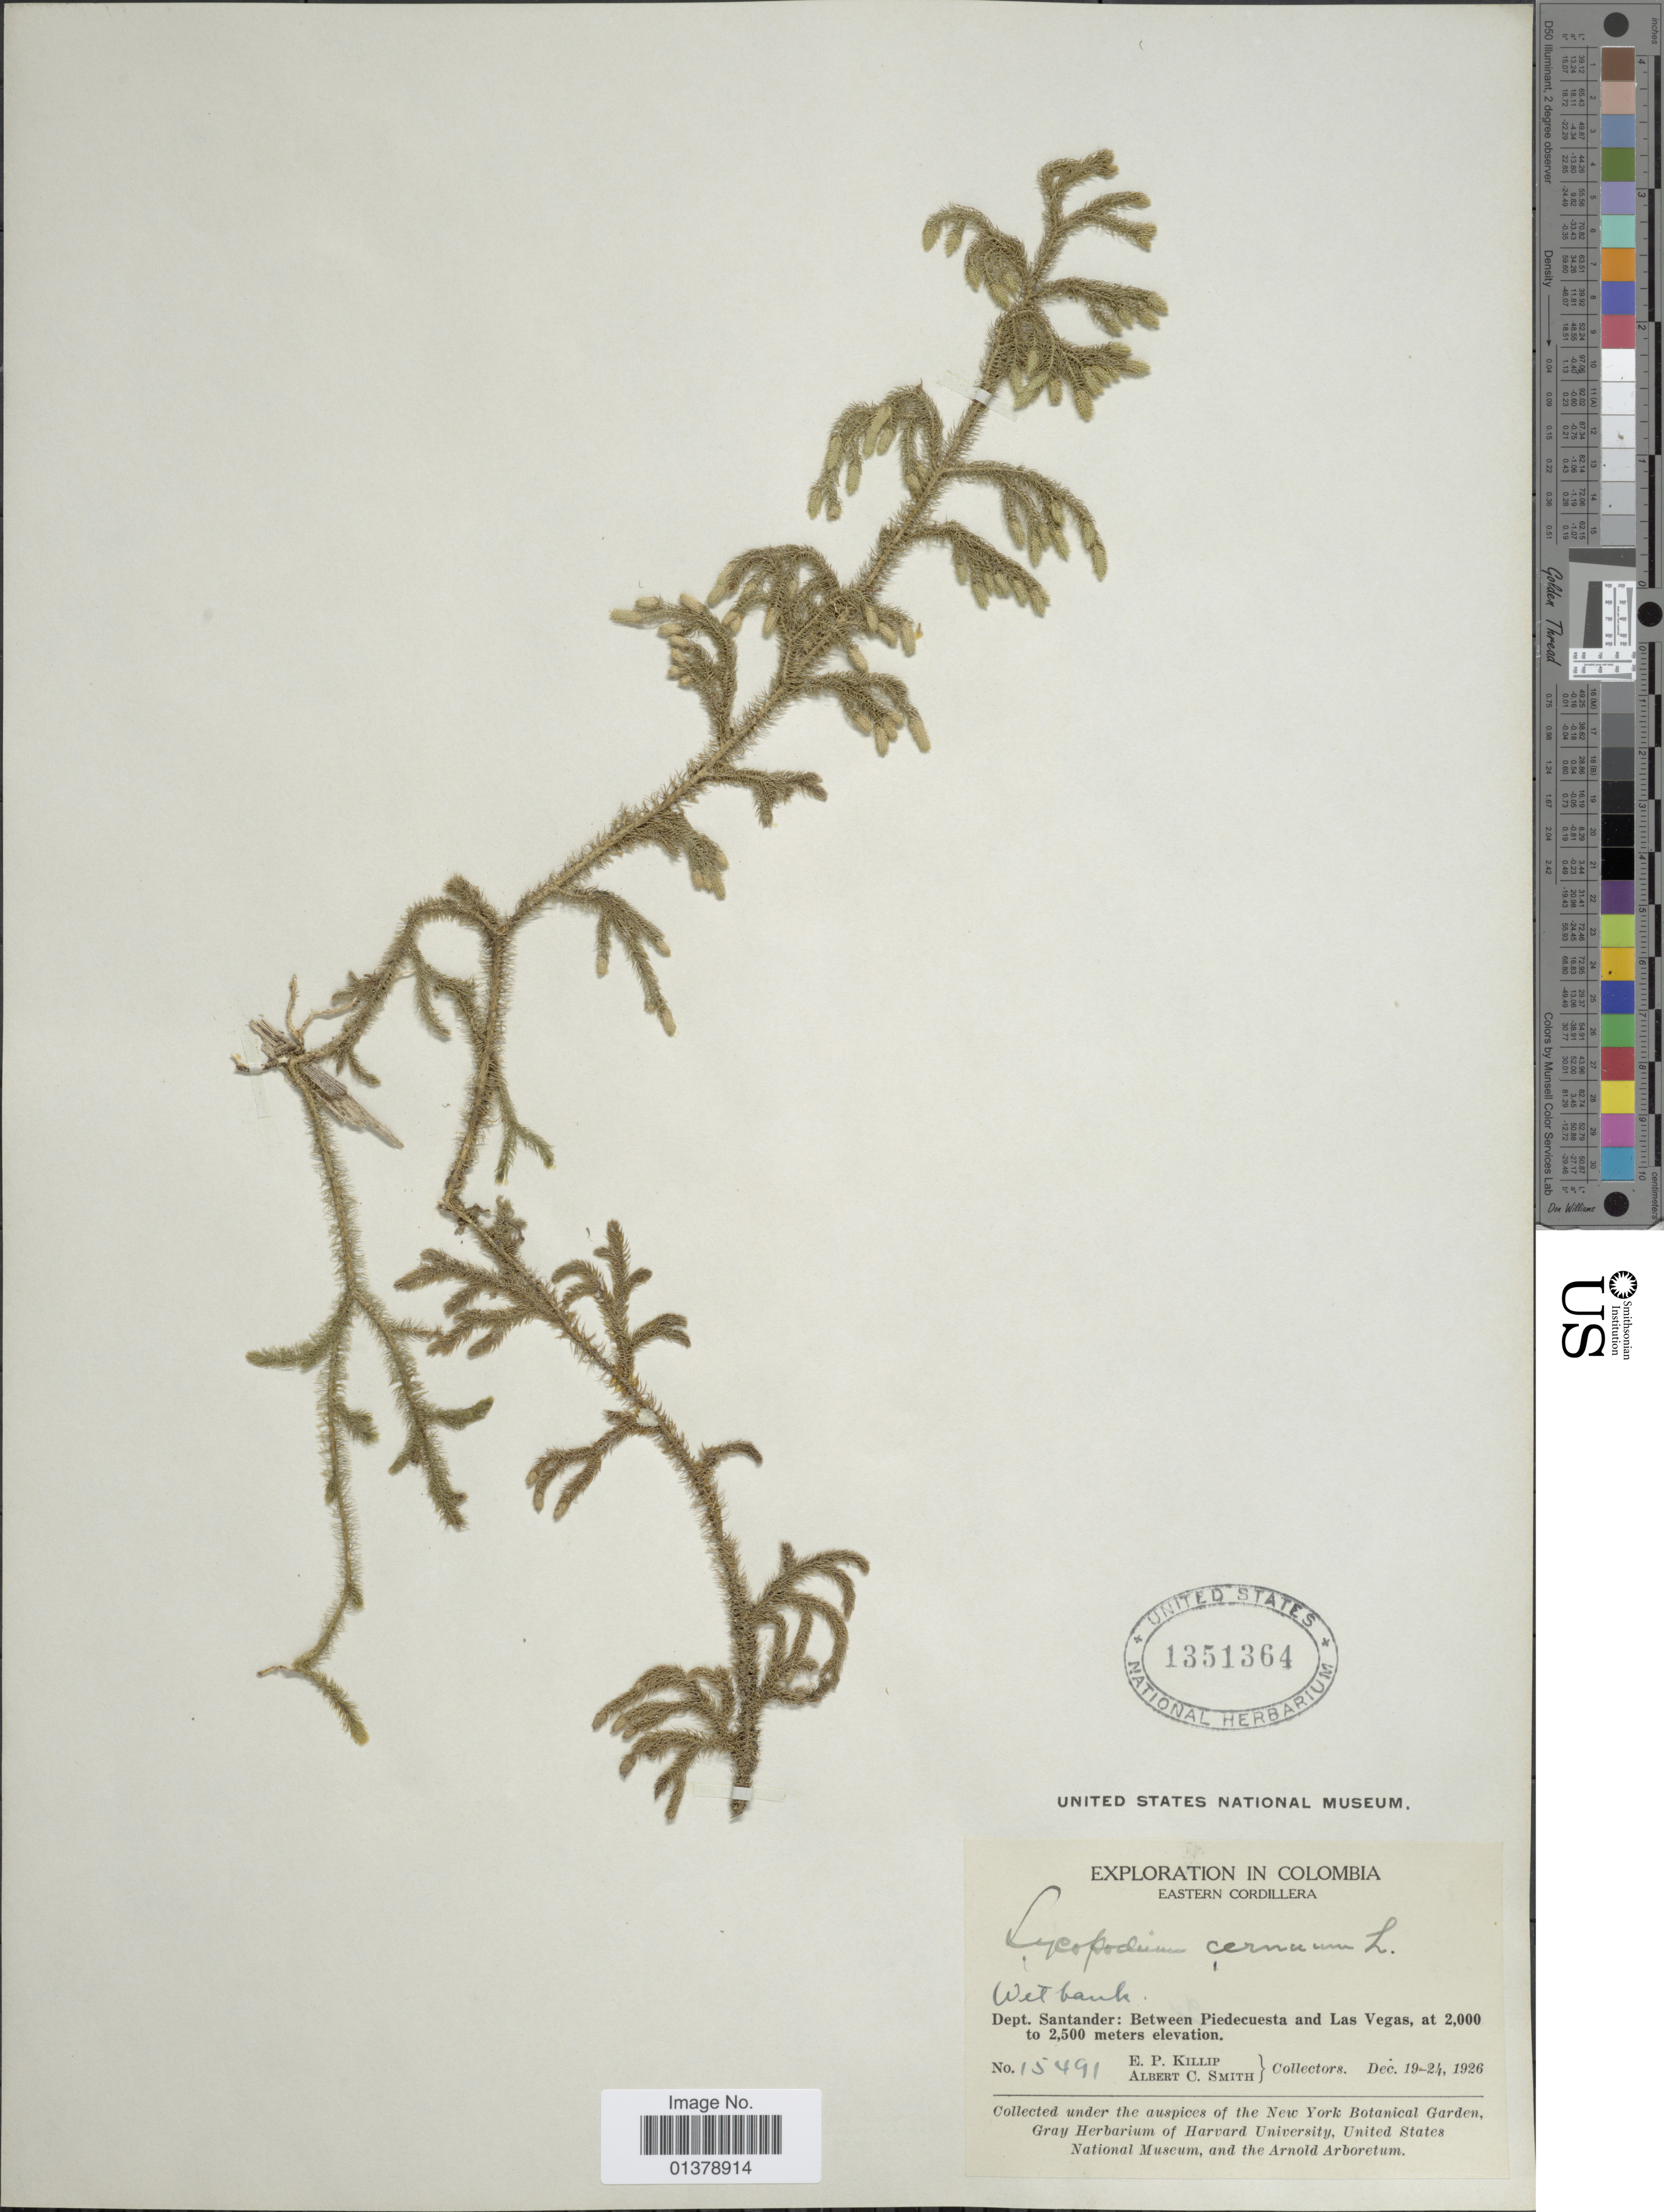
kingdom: Plantae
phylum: Tracheophyta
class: Lycopodiopsida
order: Lycopodiales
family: Lycopodiaceae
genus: Palhinhaea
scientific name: Palhinhaea cernua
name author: (L.) Vasc. & Franco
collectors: E. P. Killip & A. C. Smith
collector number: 15491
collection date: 1926-12-19/1926-12-24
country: Colombia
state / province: Santander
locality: Between Piedecuesta and Las Vegas, Eastern Cordillera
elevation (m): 2000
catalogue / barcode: US 1351364